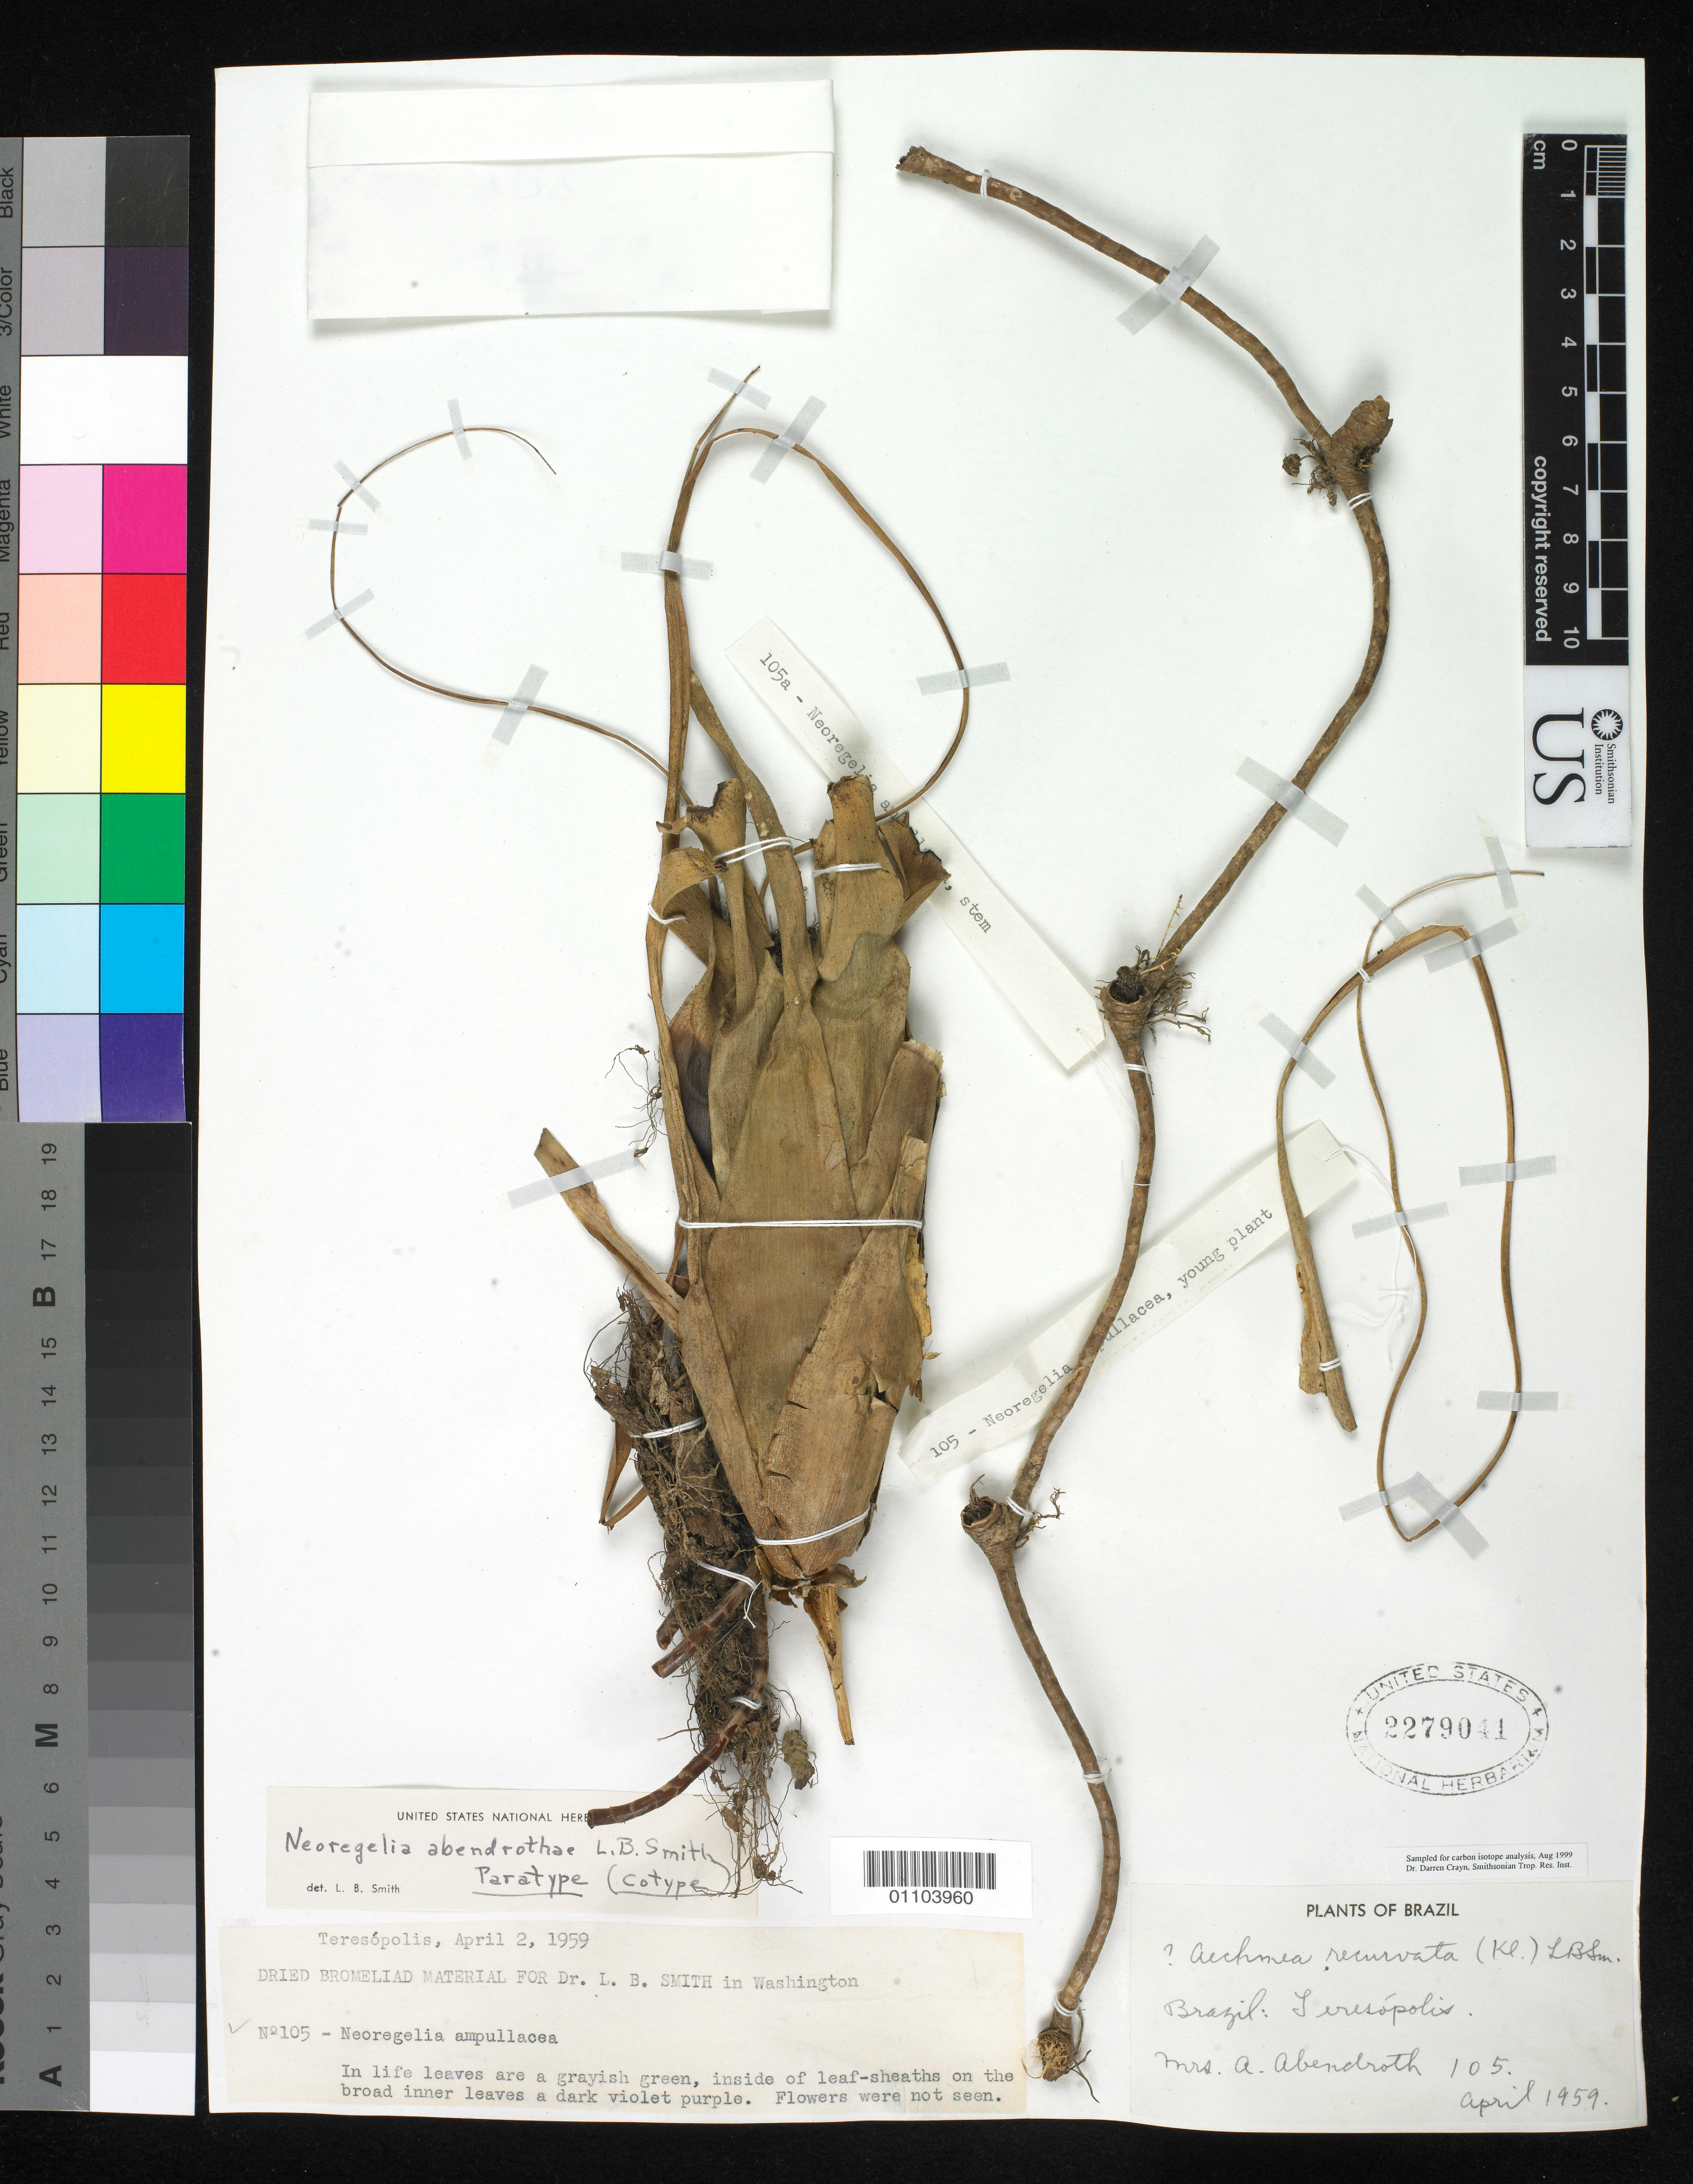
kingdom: Plantae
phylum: Tracheophyta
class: Liliopsida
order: Poales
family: Bromeliaceae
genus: Neoregelia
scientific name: Neoregelia abendrothae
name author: L.B. Sm.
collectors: A. Abendroth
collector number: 105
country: Brazil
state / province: Rio de Janeiro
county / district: Teresópolis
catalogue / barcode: US 2279041